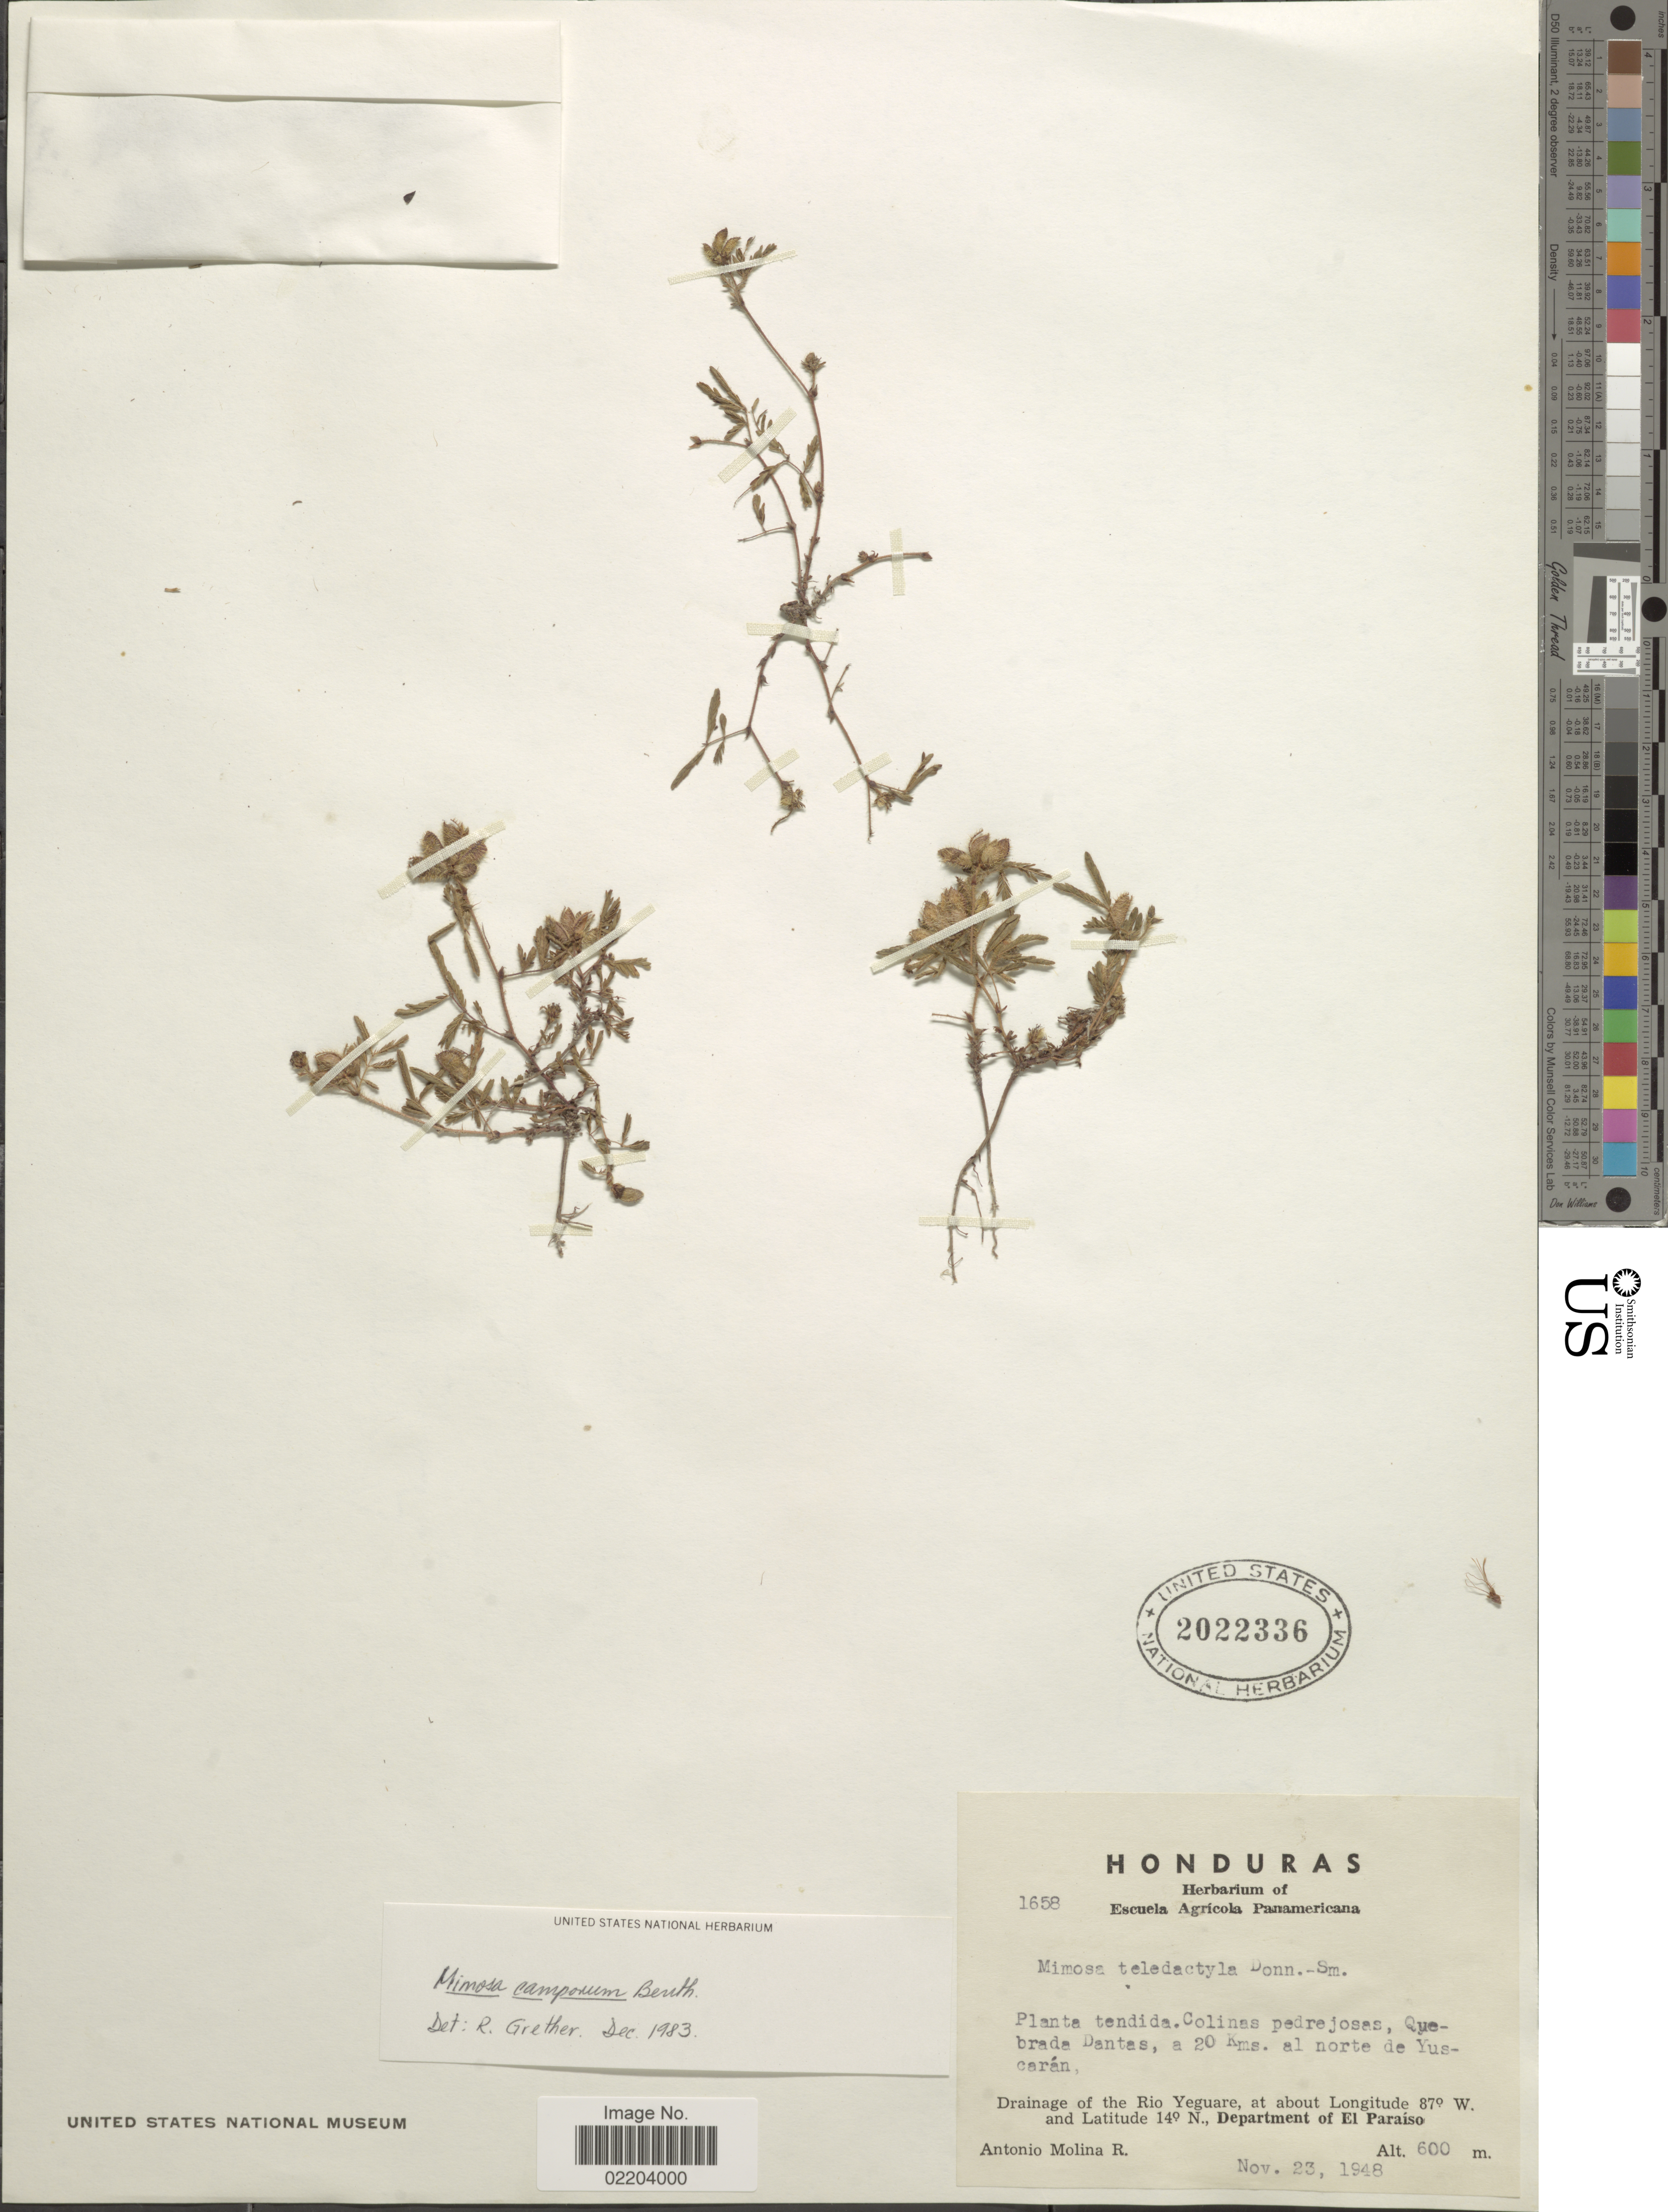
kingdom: Plantae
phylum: Tracheophyta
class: Magnoliopsida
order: Fabales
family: Fabaceae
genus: Mimosa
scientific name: Mimosa camporum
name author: Benth.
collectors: A. Molina R.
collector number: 1658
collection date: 1948-11-23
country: Honduras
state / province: El Paraíso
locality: Colinas pedrejosas, Quebrada Dantas, a 20 Kms. al norte de Yuscarán. Drainage of the Rio Yegaure, Department of El Paraíso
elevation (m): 600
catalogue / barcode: US 2022336